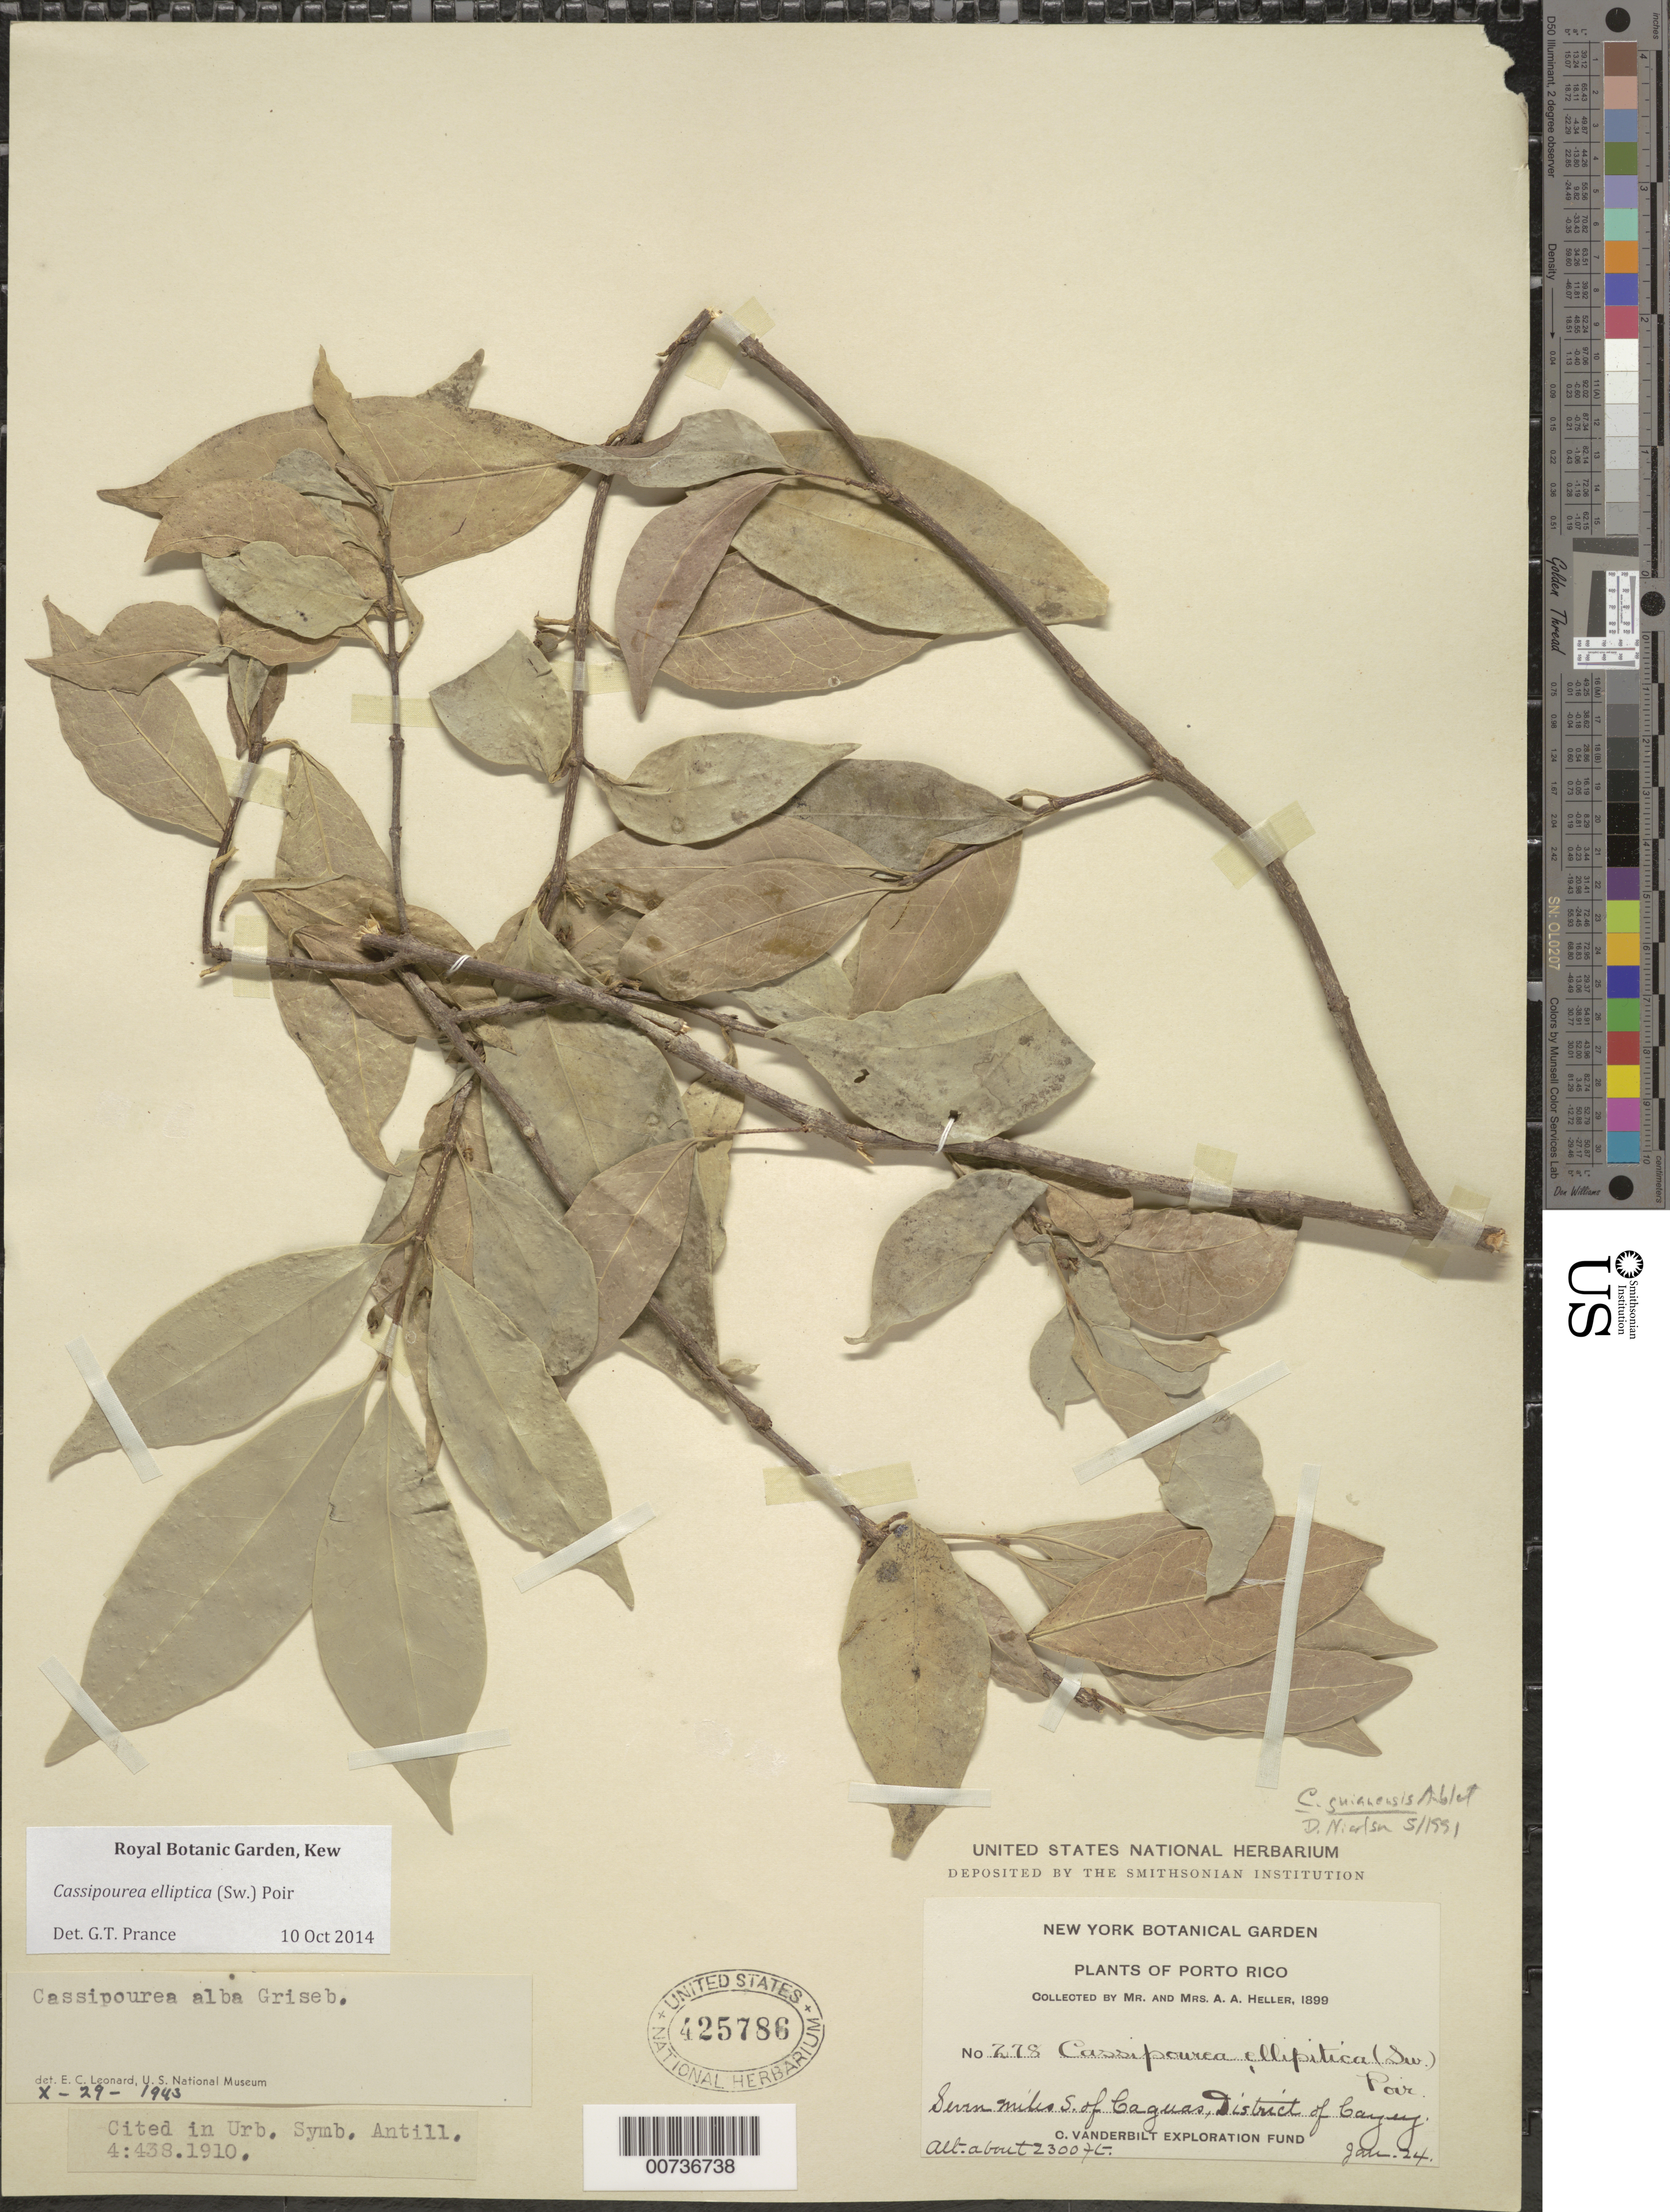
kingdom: Plantae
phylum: Tracheophyta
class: Magnoliopsida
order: Malpighiales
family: Rhizophoraceae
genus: Cassipourea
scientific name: Cassipourea elliptica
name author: (Sw.) Poir.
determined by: Prance, G. T.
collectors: A. A. Heller & E. G. Heller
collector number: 278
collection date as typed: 24 Jan 1899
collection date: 1899-01-24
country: Puerto Rico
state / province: Cayey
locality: Seven miles S of Caguas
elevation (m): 701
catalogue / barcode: US 425786